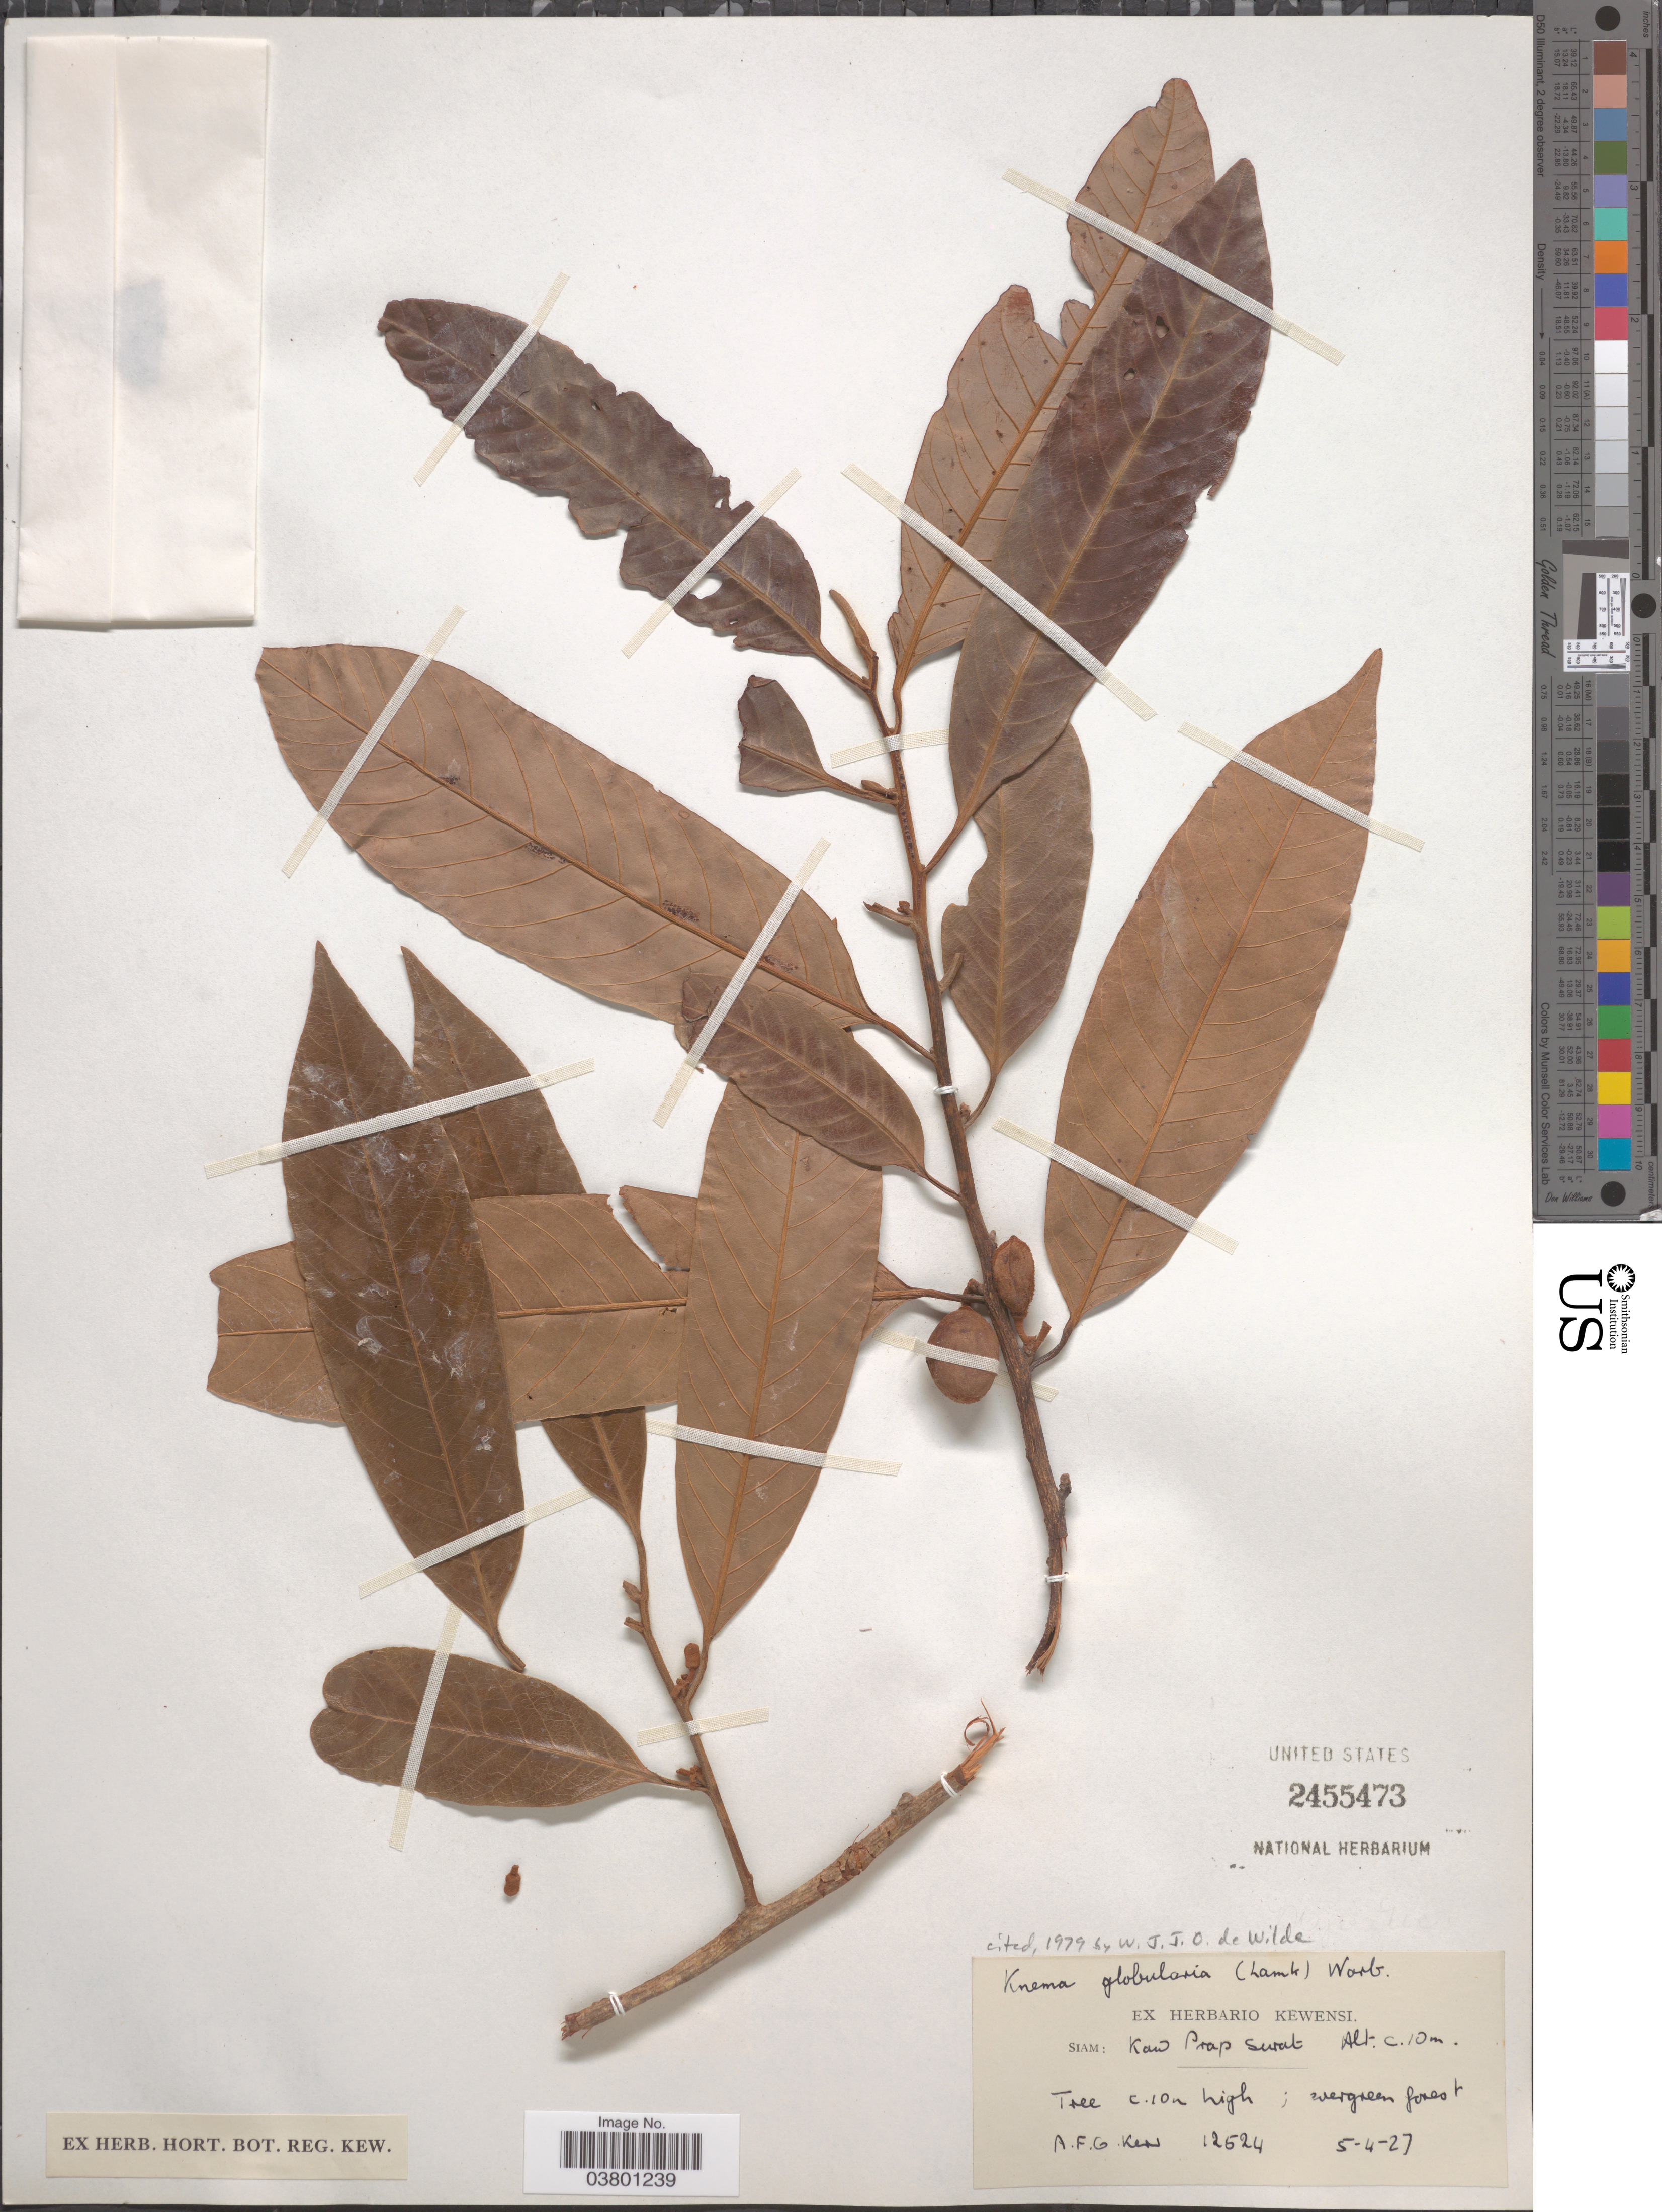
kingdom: Plantae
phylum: Tracheophyta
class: Magnoliopsida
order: Magnoliales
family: Myristicaceae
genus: Knema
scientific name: Knema globularia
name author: (Lam.) Warb.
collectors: A. F. G. Kerr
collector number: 12524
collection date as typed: Transcribed d/m/y: 5/4/27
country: Thailand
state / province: Surat Thani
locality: Siam: Kaw Prap Surat.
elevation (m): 10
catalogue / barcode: US 2455473